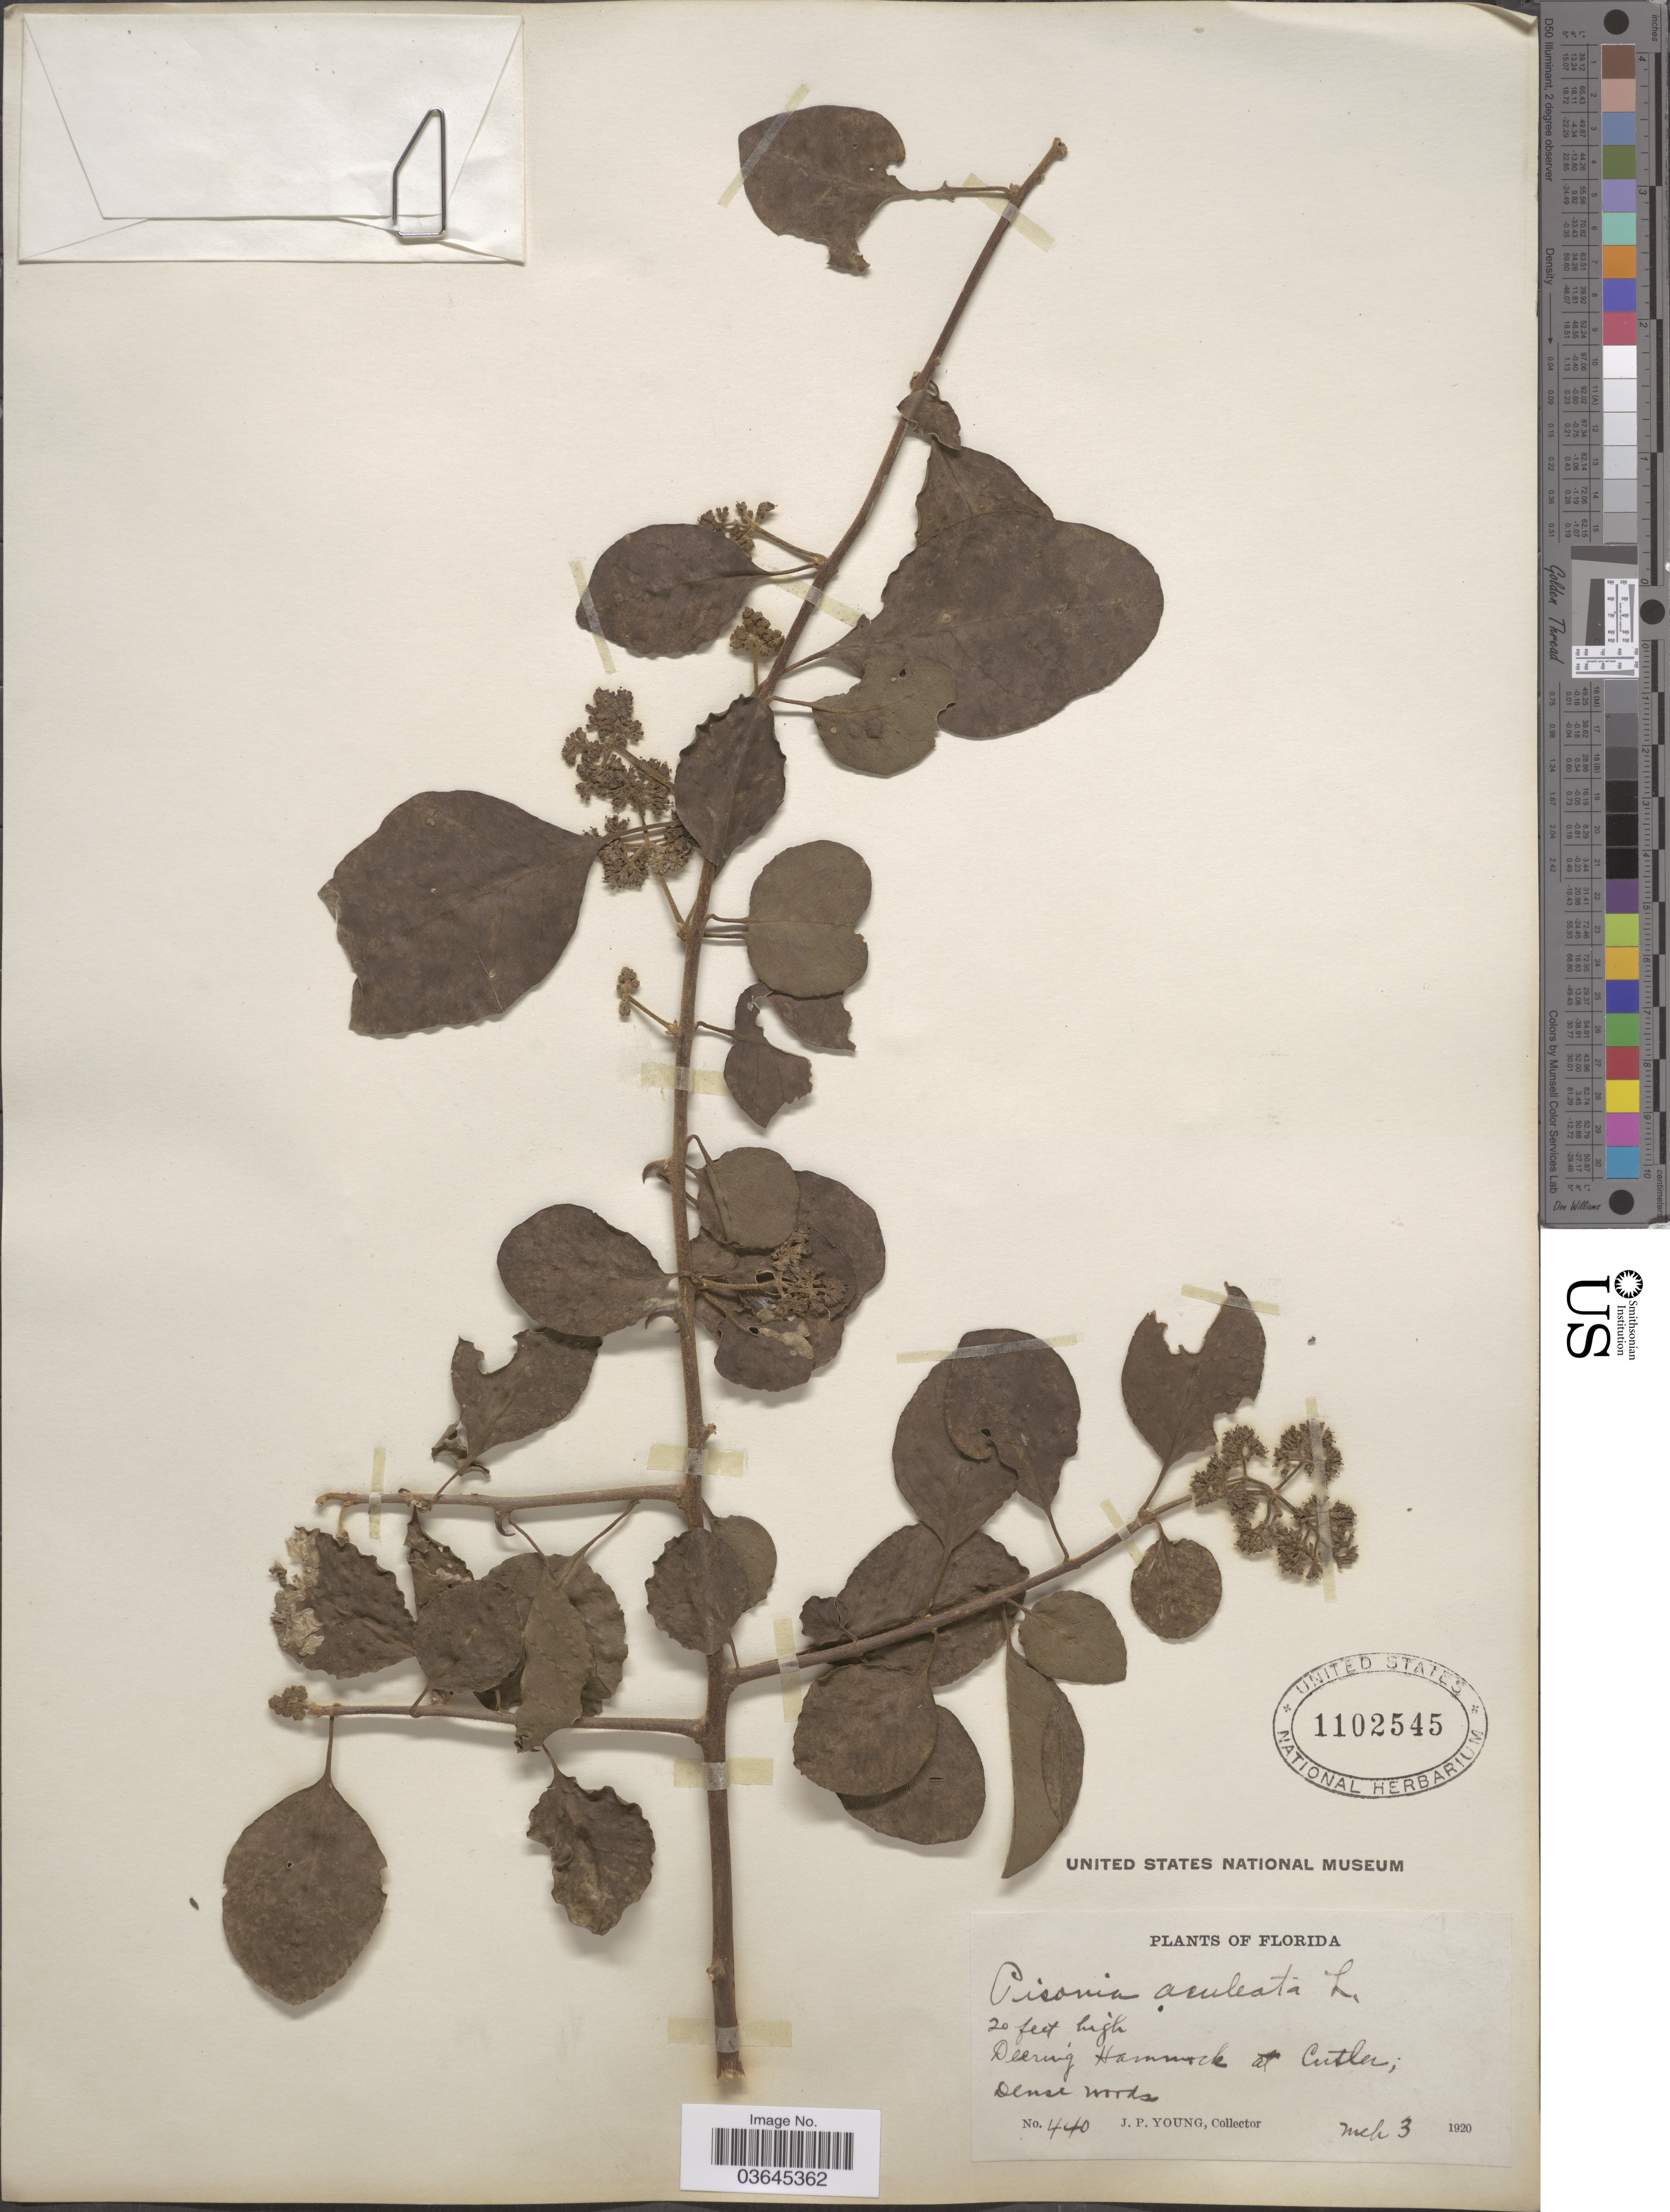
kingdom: Plantae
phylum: Tracheophyta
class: Magnoliopsida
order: Caryophyllales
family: Nyctaginaceae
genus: Pisonia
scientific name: Pisonia aculeata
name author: L.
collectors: J. P. Young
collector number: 440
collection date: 1920-03-03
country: United States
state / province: Florida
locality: Deering Hammock at Cutler.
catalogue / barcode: US 1102545